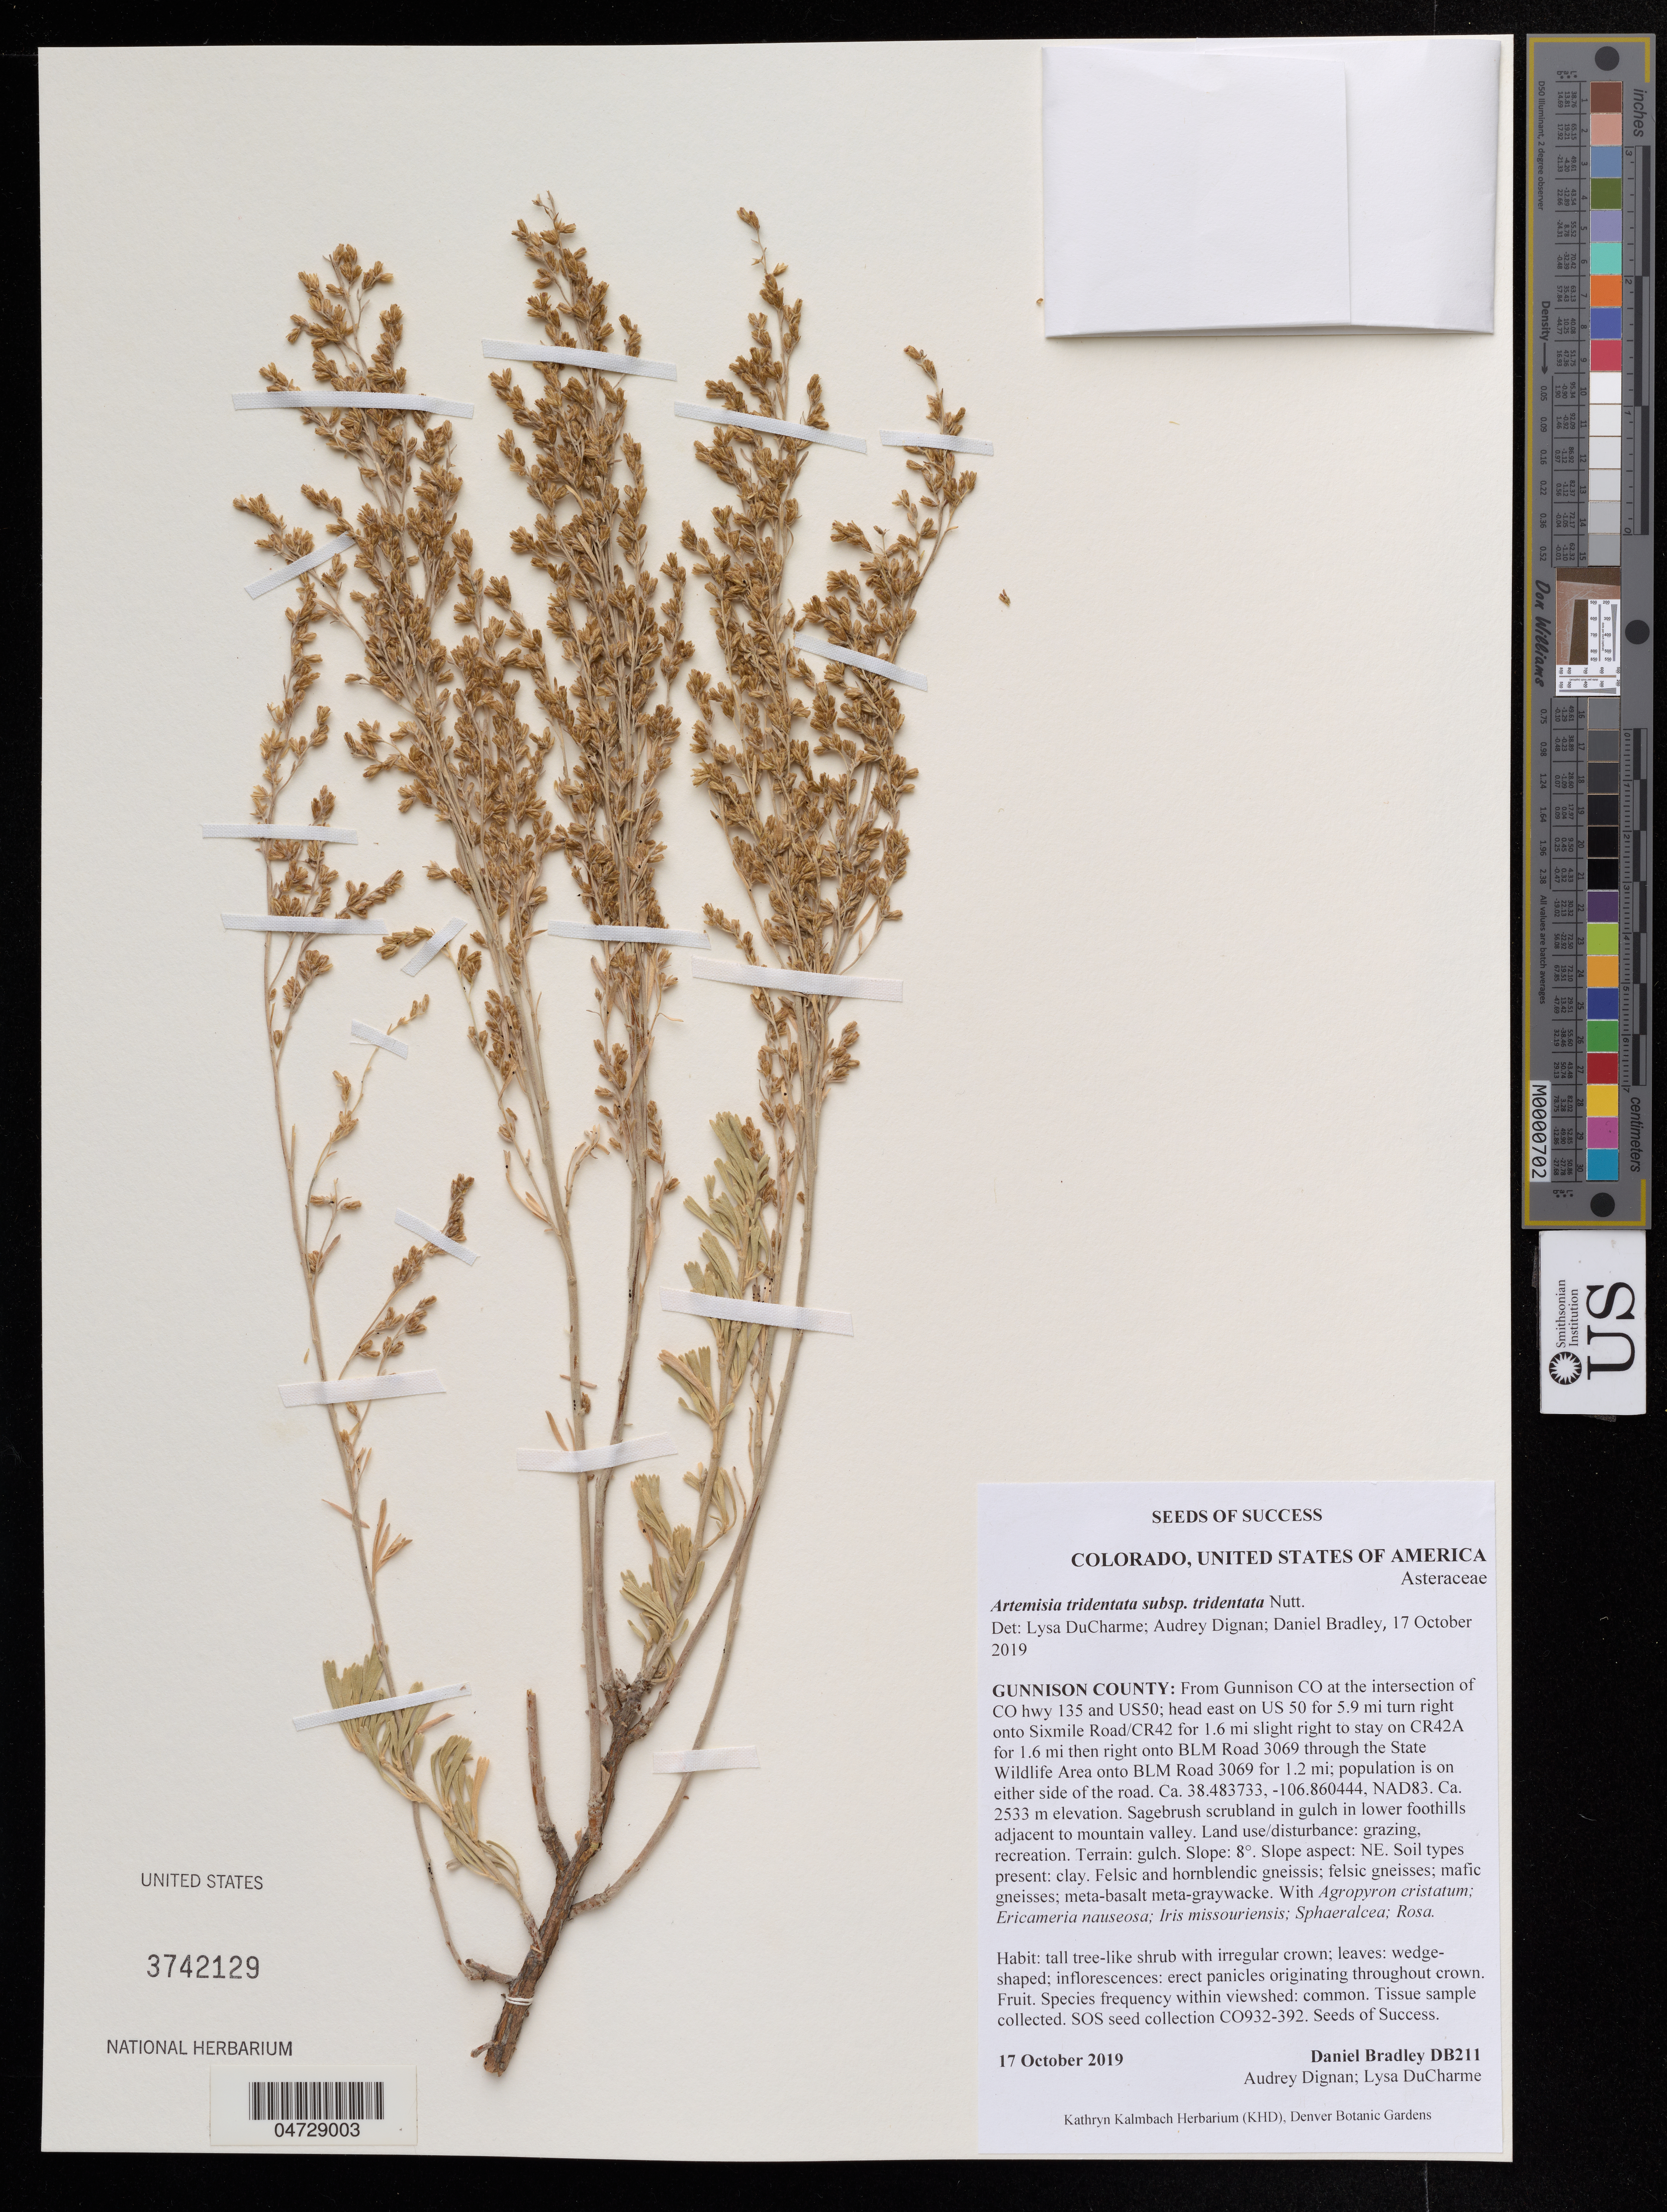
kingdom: Plantae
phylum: Tracheophyta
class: Magnoliopsida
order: Asterales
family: Asteraceae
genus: Artemisia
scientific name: Artemisia tridentata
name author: Nutt.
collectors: D. Bradley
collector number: DB211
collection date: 2019-10-17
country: United States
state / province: Colorado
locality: Gunnison County: From Gunnison CO at the intersection of CO hwy 135 and US50; head east on US 50 for 5.9 mi turn right onto Sixmile Road/CR42 for 1.6 mi slight right to stay on CR42A for 1.6 mi then right onto BLM Road 3069 through the State Wildlife Area onto BLM Road 3069 for 1.2 mi; population is on either side of the road.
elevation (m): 2533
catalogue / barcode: US 3742129